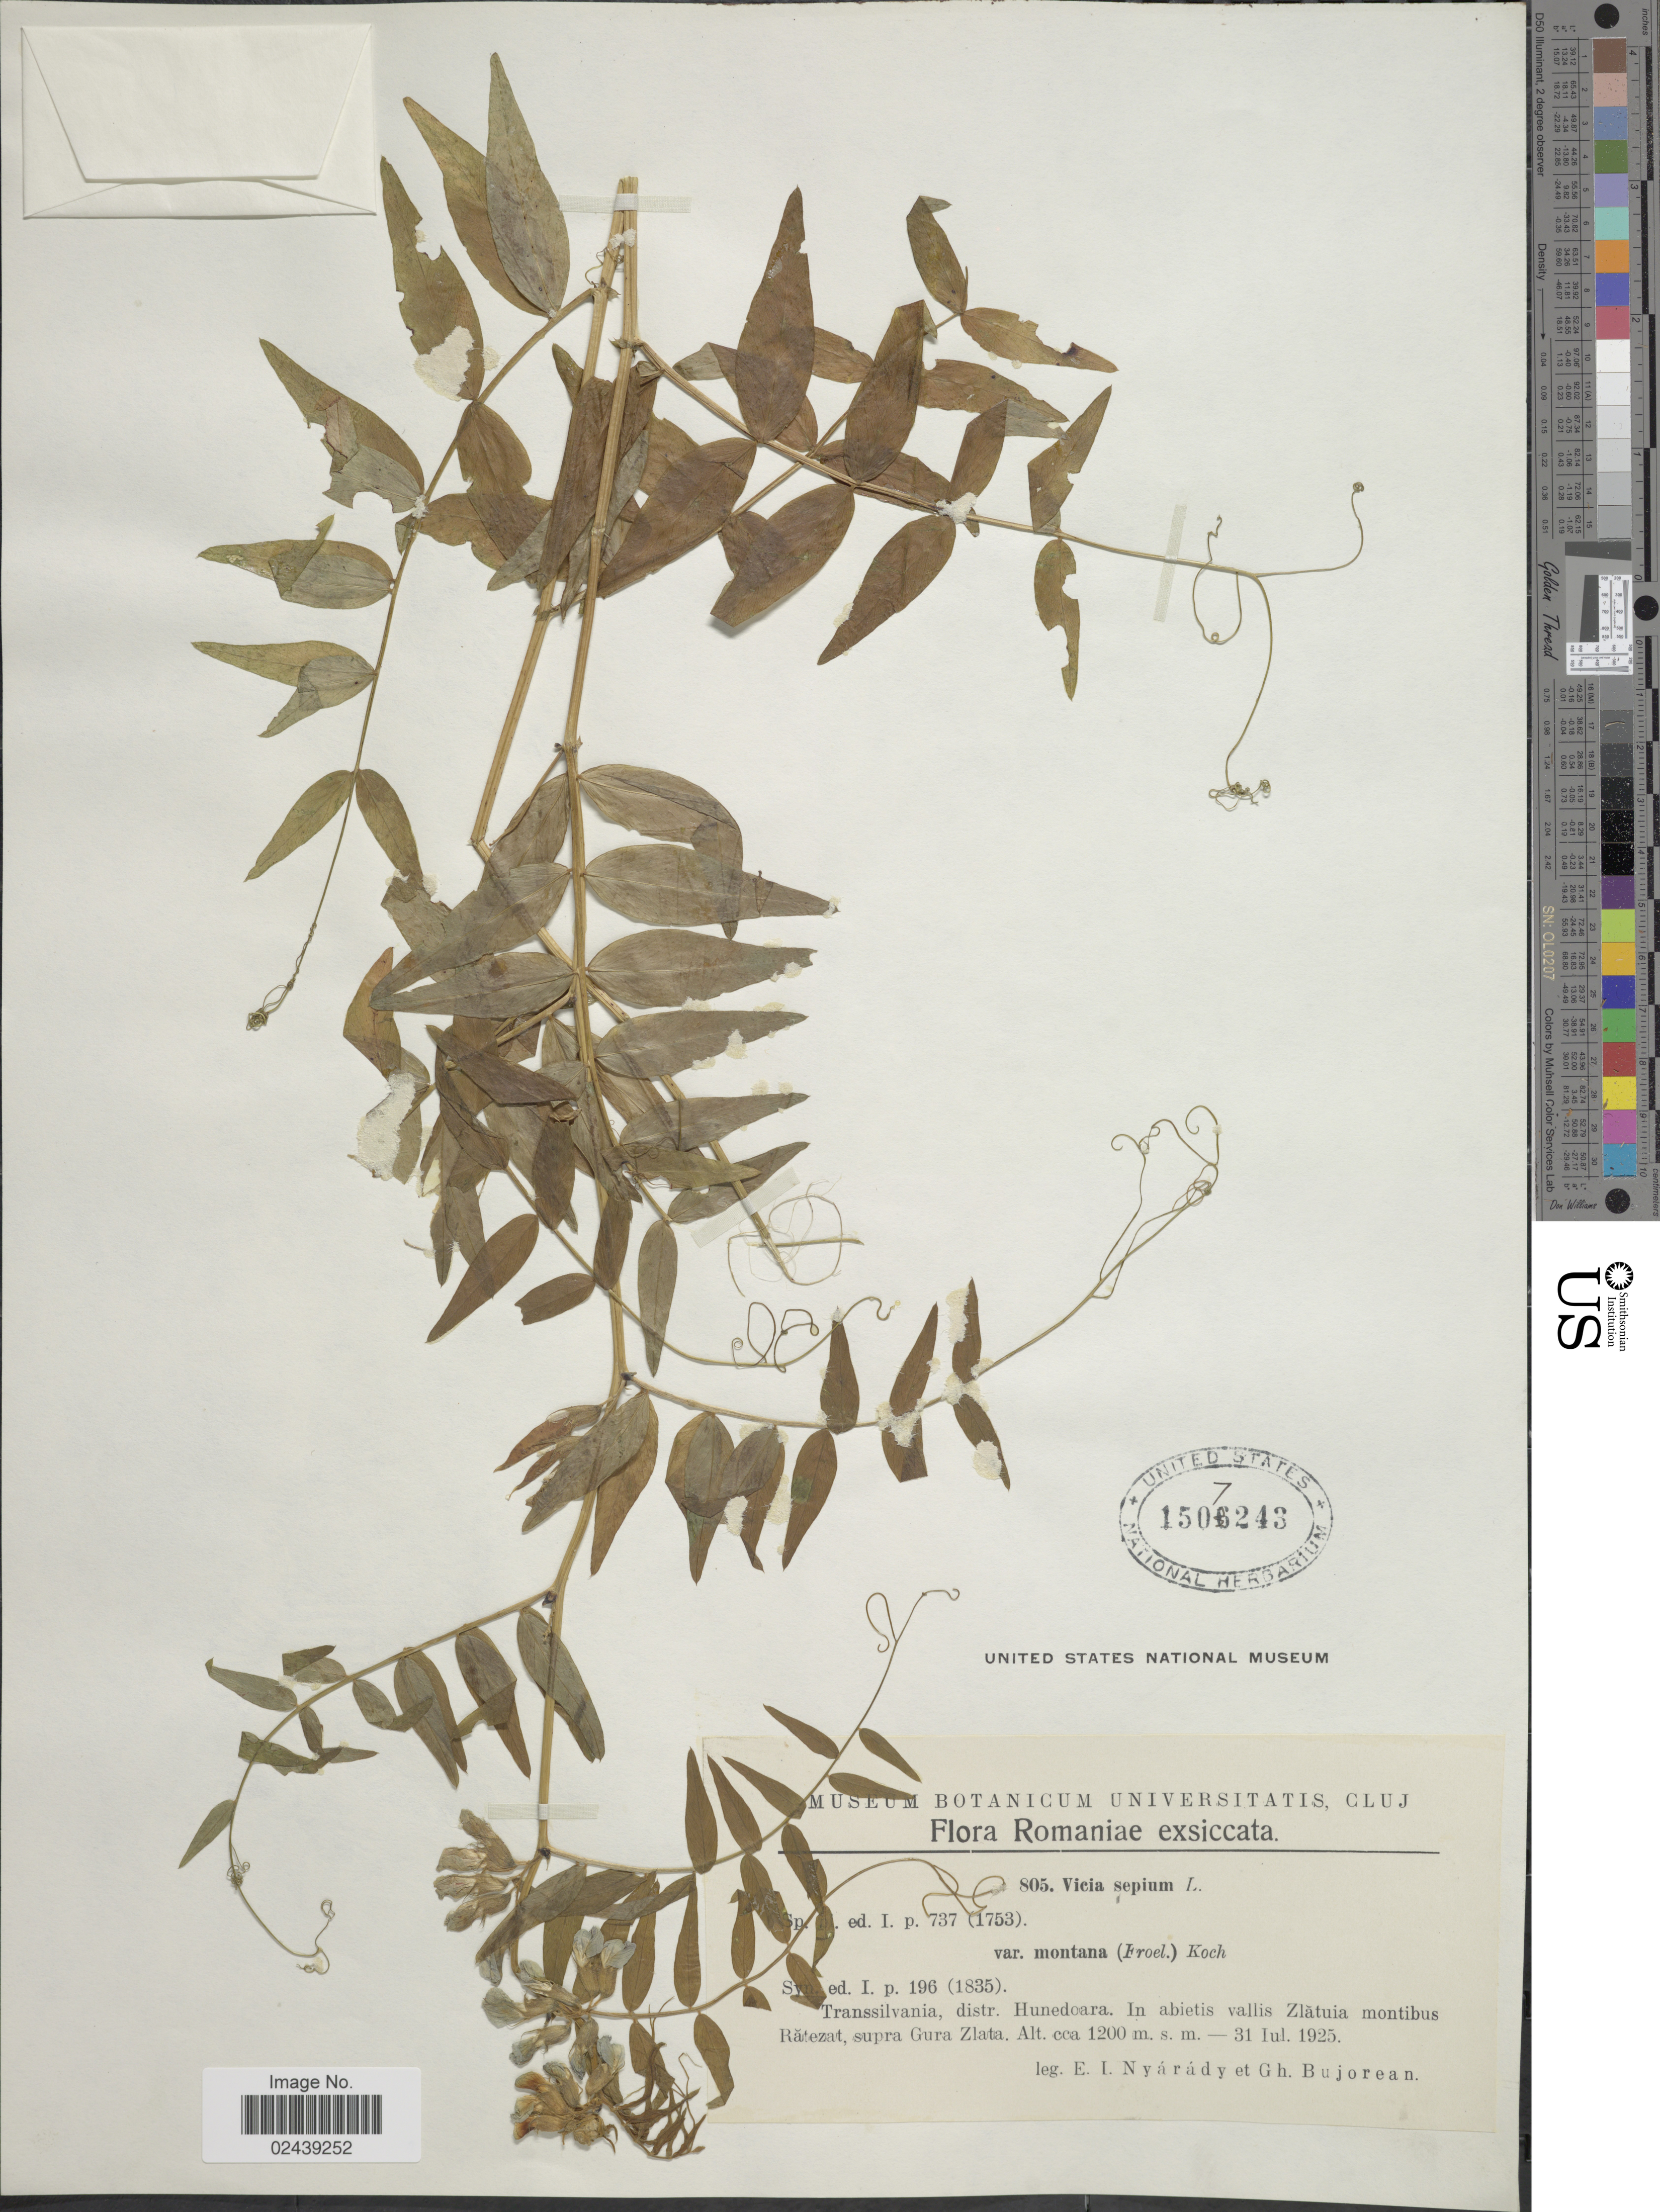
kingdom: Plantae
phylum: Tracheophyta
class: Magnoliopsida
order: Fabales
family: Fabaceae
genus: Vicia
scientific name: Vicia sepium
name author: L.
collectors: E. Nyárády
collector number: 805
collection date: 1925-07-31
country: Romania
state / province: Hunedoara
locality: Romaniae. Transsilvania. In abietis vallis Zlatuia montibus Ratezat, supra Gura Zlata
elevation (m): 1200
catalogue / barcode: US 1507243